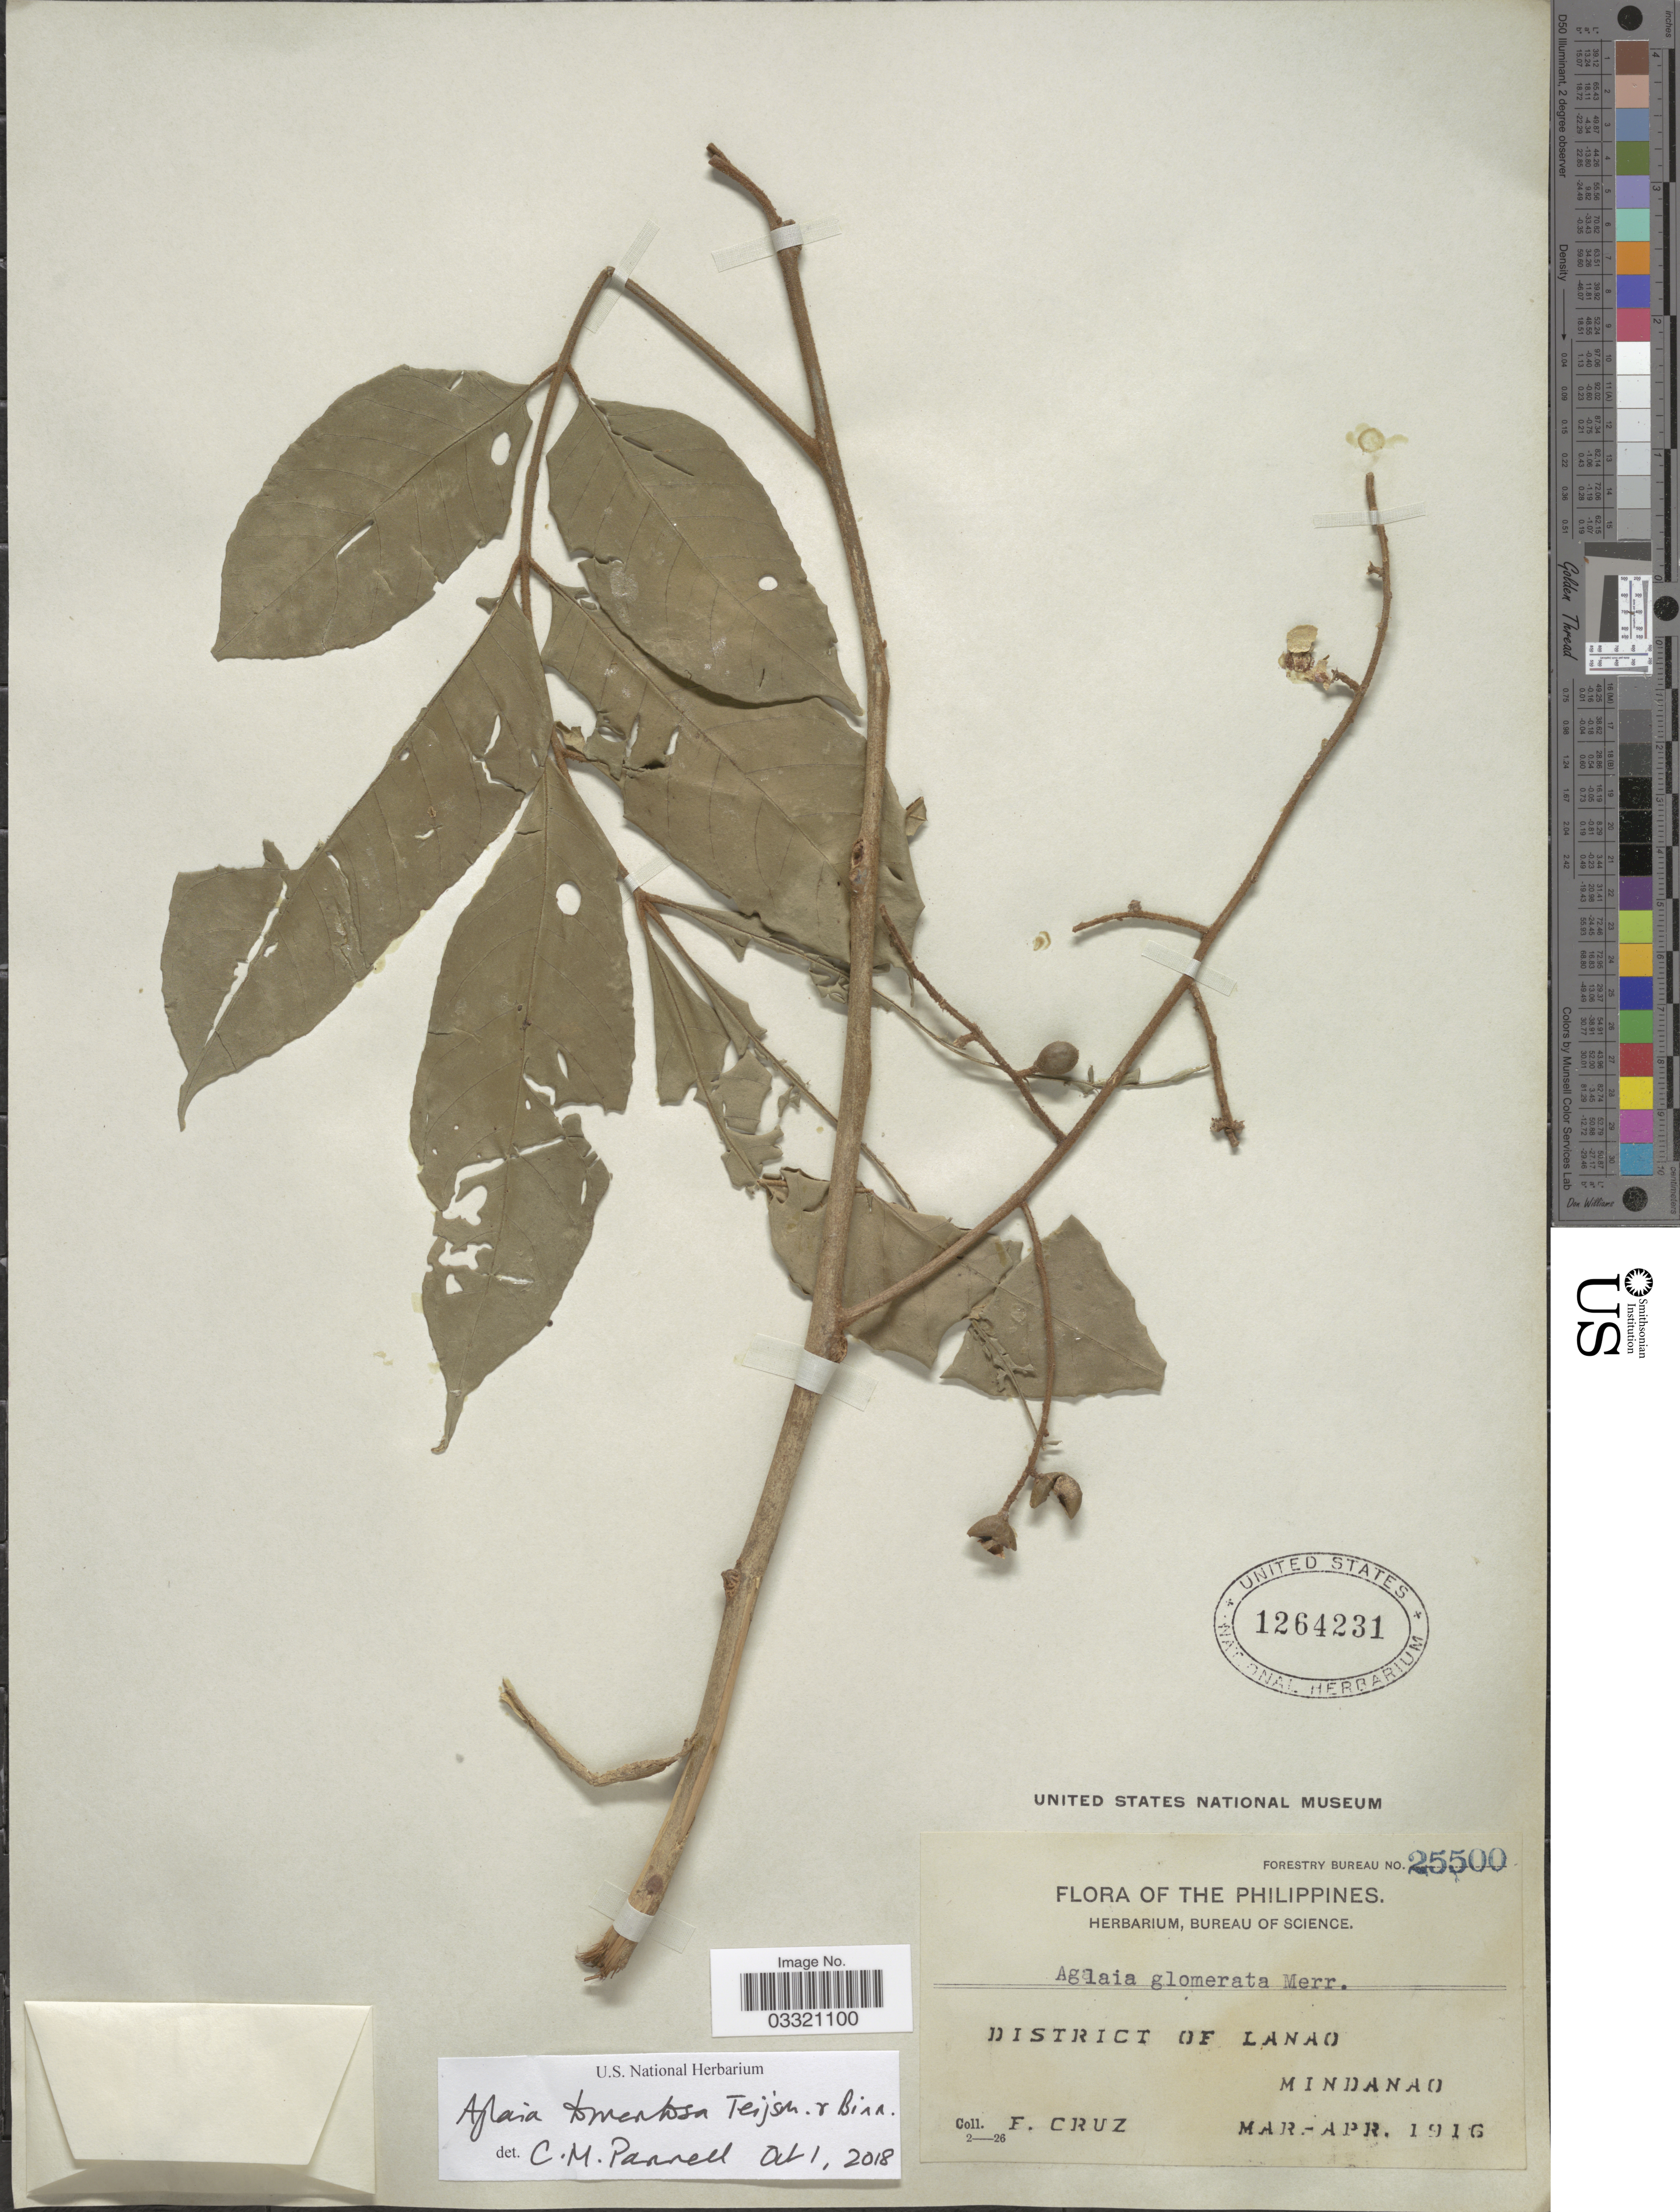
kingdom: Plantae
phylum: Tracheophyta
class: Magnoliopsida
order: Sapindales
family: Meliaceae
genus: Aglaia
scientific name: Aglaia tomentosa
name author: Teijsm. & Binn.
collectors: F. Cruz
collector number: Forestry Bureau 25500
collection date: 1916-03/1916-04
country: Philippines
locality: District of Lanao. Mindanao.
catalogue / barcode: US 1264231